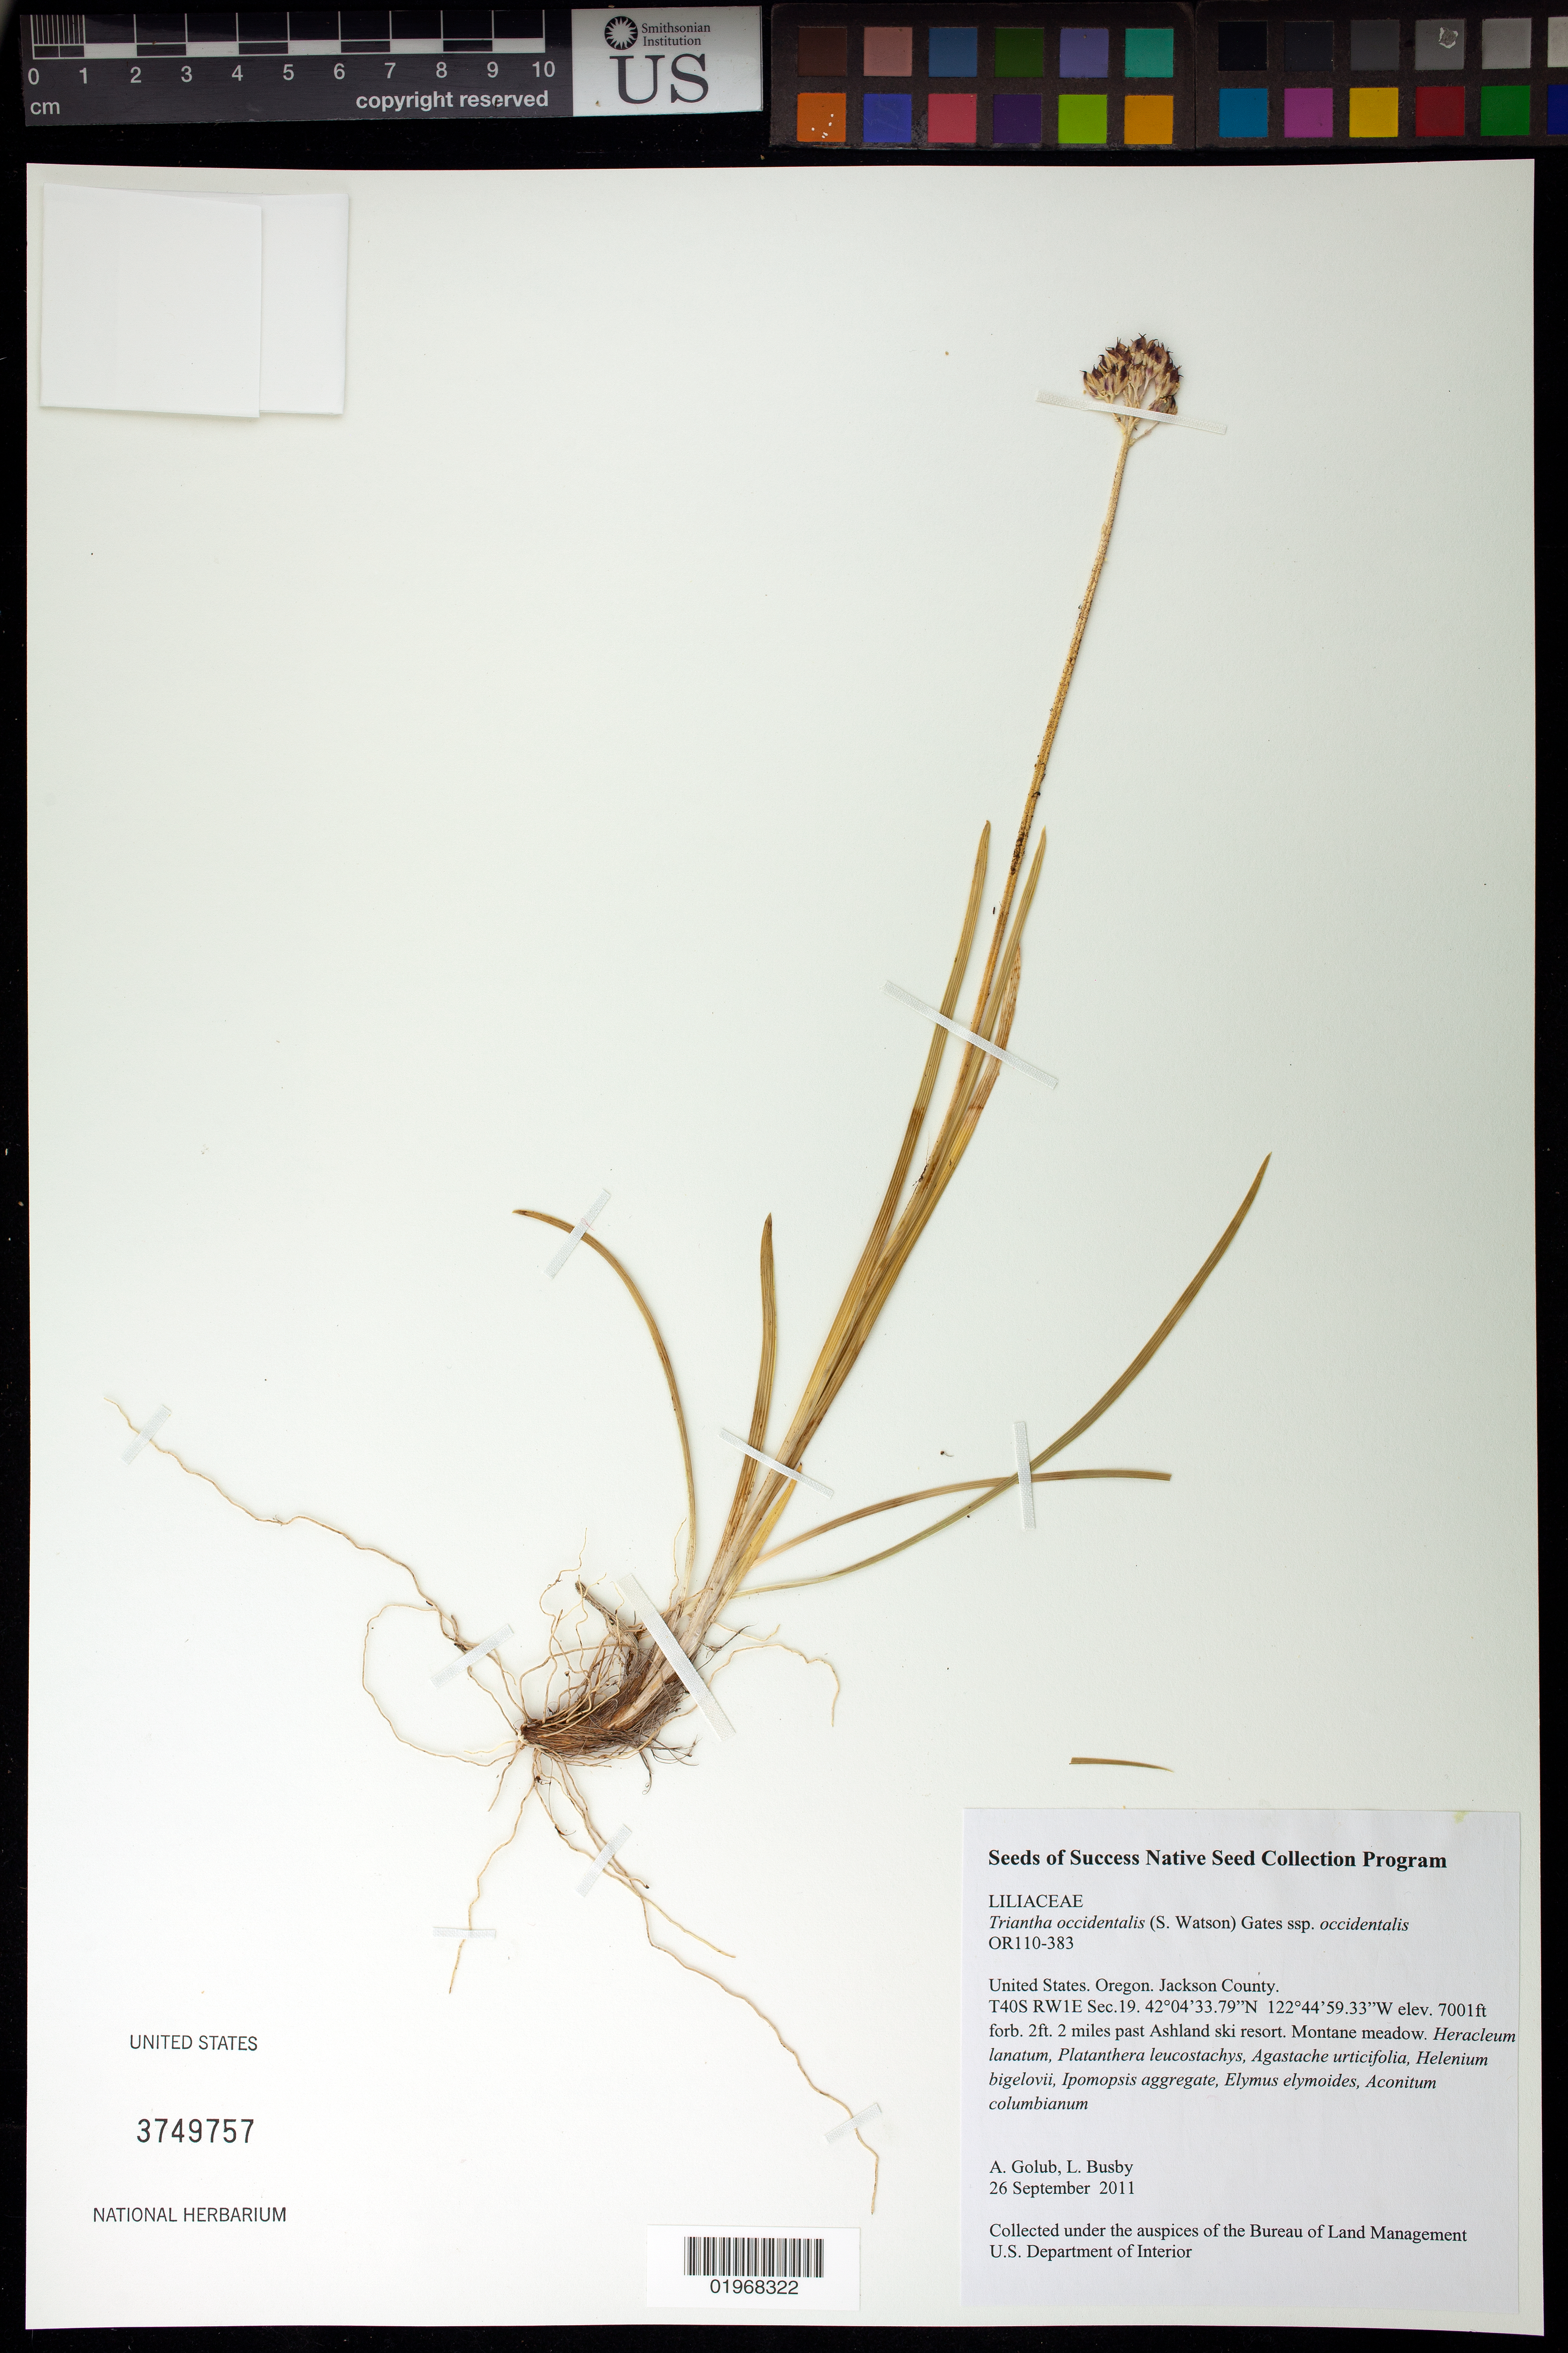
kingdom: Plantae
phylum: Tracheophyta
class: Liliopsida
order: Alismatales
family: Tofieldiaceae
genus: Triantha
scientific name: Triantha occidentalis subsp. occidentalis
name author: (S. Watson) R.R. Gates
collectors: A. Golub & L. Busby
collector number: OR110-383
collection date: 2011-09-26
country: United States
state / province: Oregon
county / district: Jackson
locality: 2 mi. past Ashland ski resort. T40S RW1E Sec 19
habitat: Montane meadow. With Heracleum lanatum, Helenium bigelovii, Ipomopsis aggregate, Aconitum columbianum, ect.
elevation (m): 2134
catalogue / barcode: US 3749757